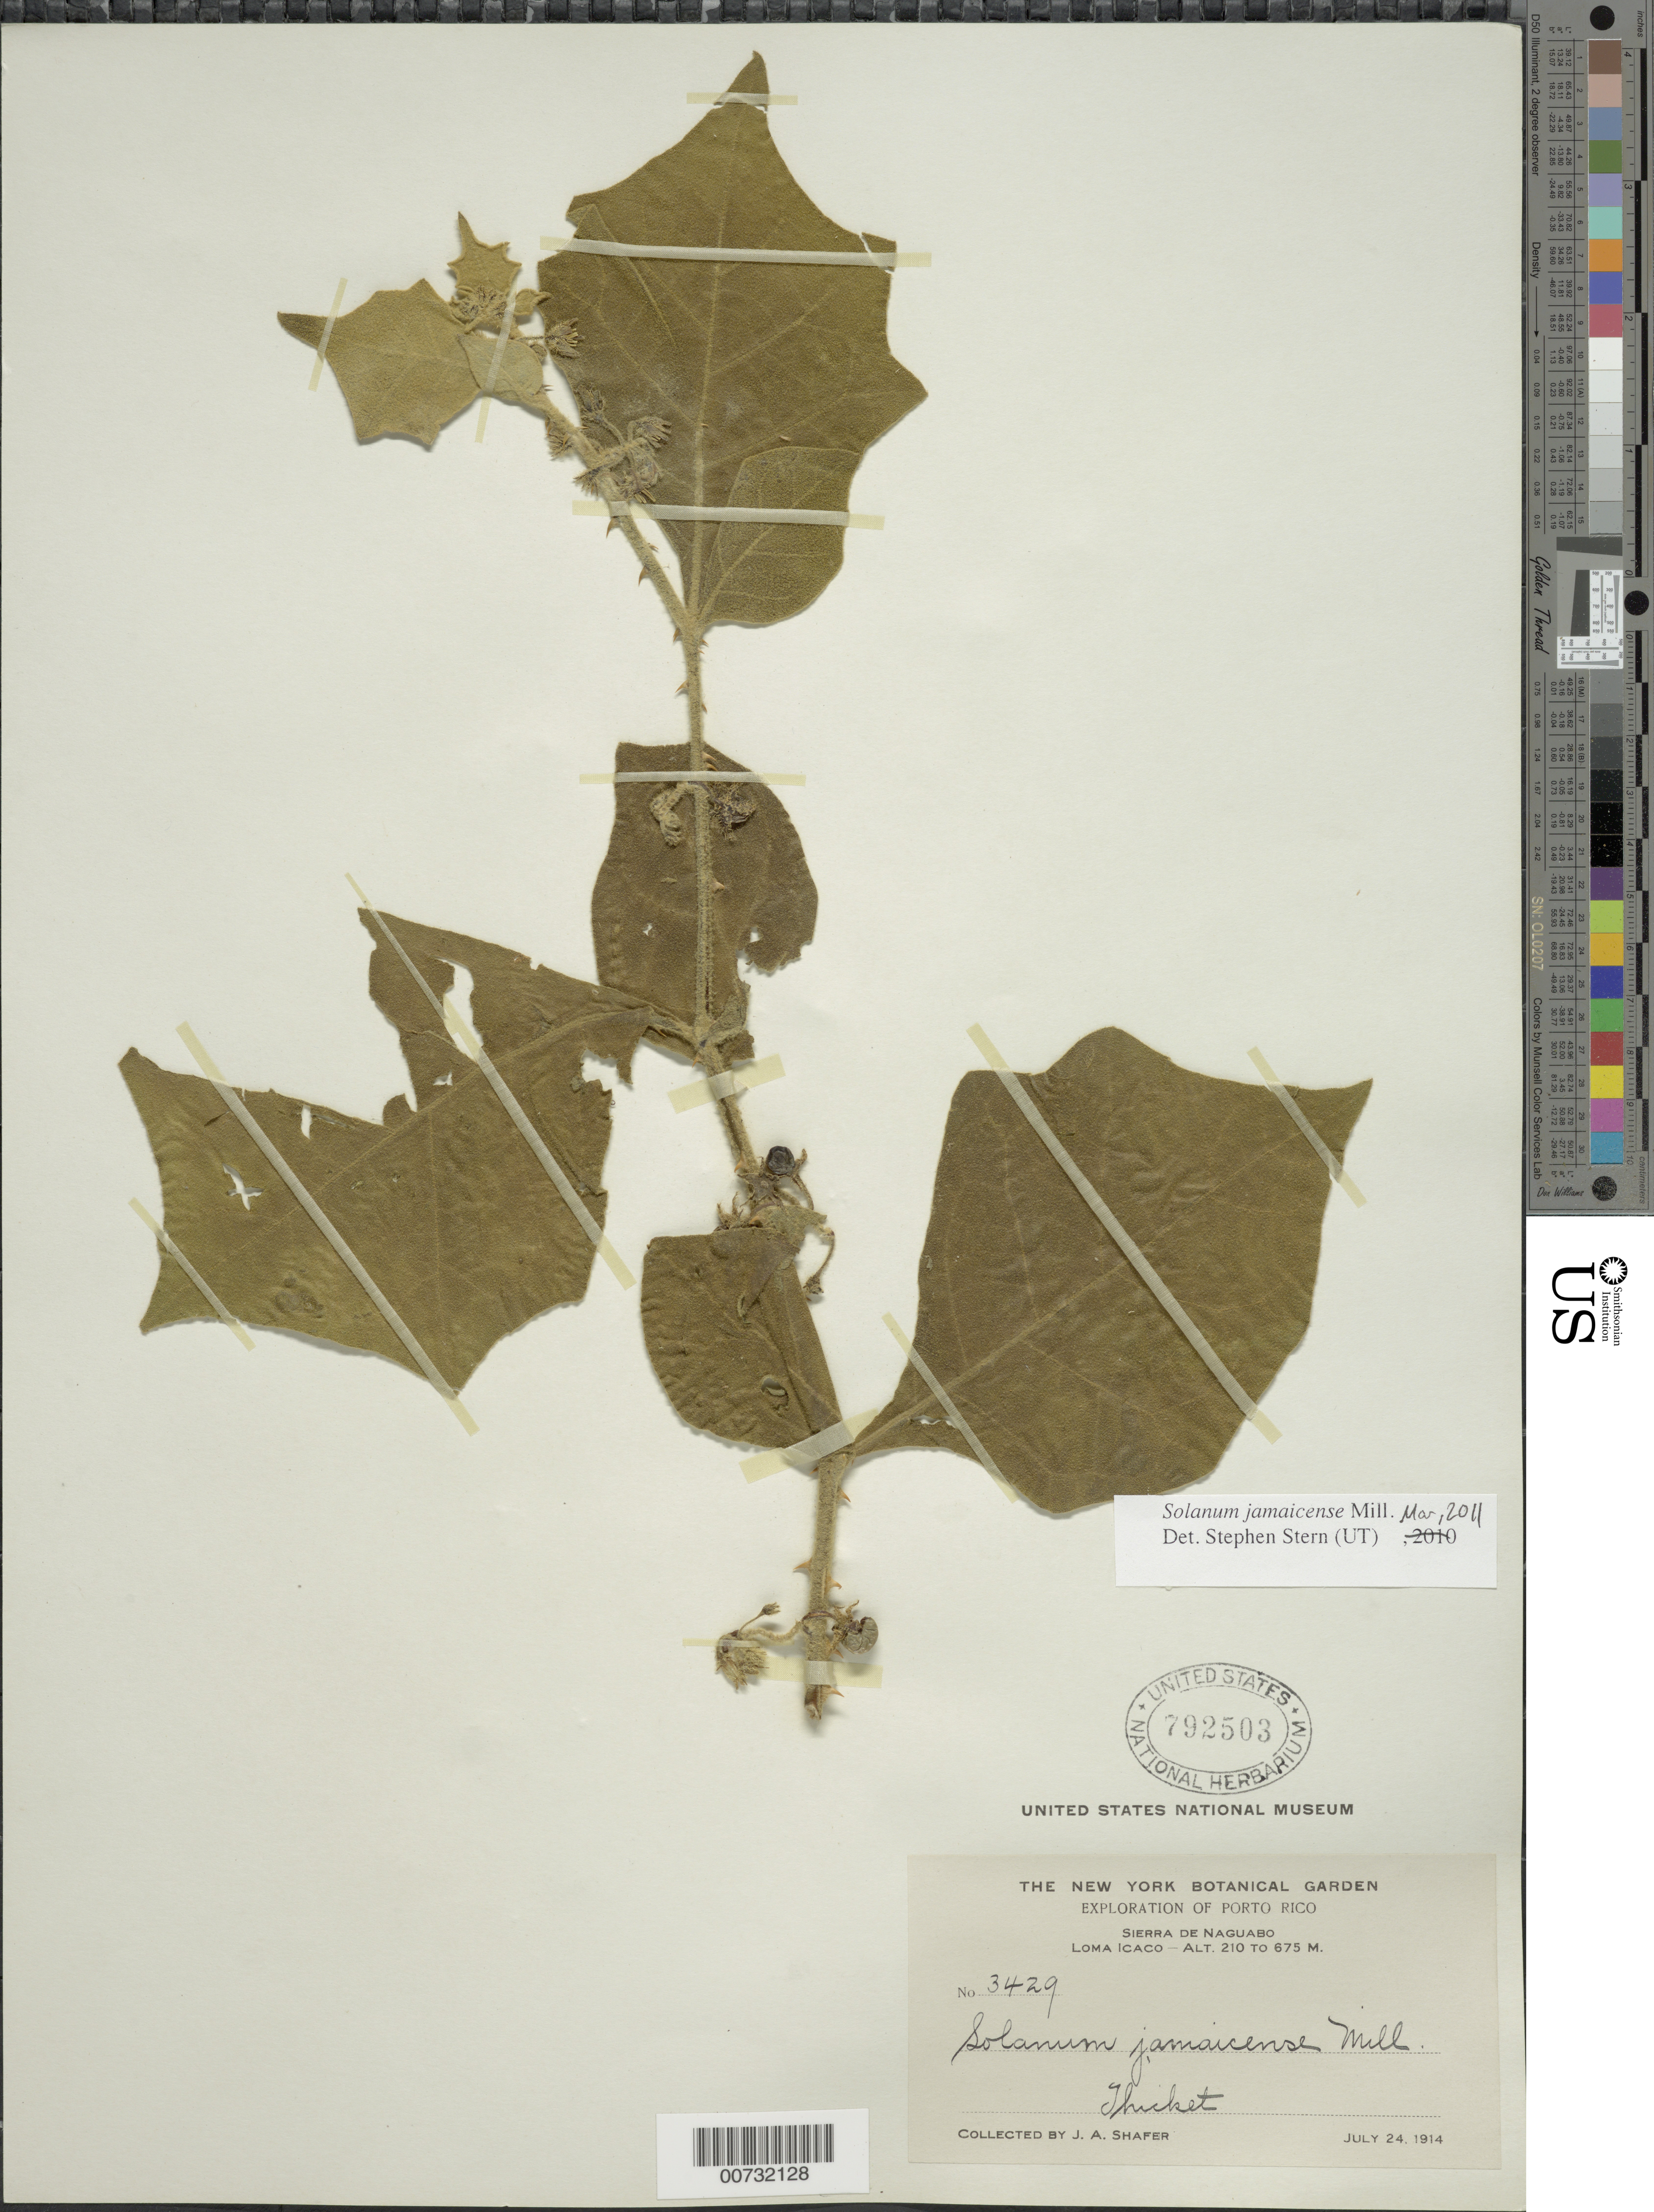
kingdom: Plantae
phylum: Tracheophyta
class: Magnoliopsida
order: Solanales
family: Solanaceae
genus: Solanum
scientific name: Solanum jamaicense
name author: Mill.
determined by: Stern, Stephen, (UNITED STATES)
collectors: J. A. Shafer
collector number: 3429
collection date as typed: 24 Jul 1914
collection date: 1914-07-24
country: Puerto Rico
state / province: Naguabo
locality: Sierra de Naguabo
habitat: Thicket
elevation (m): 210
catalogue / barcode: US 792503